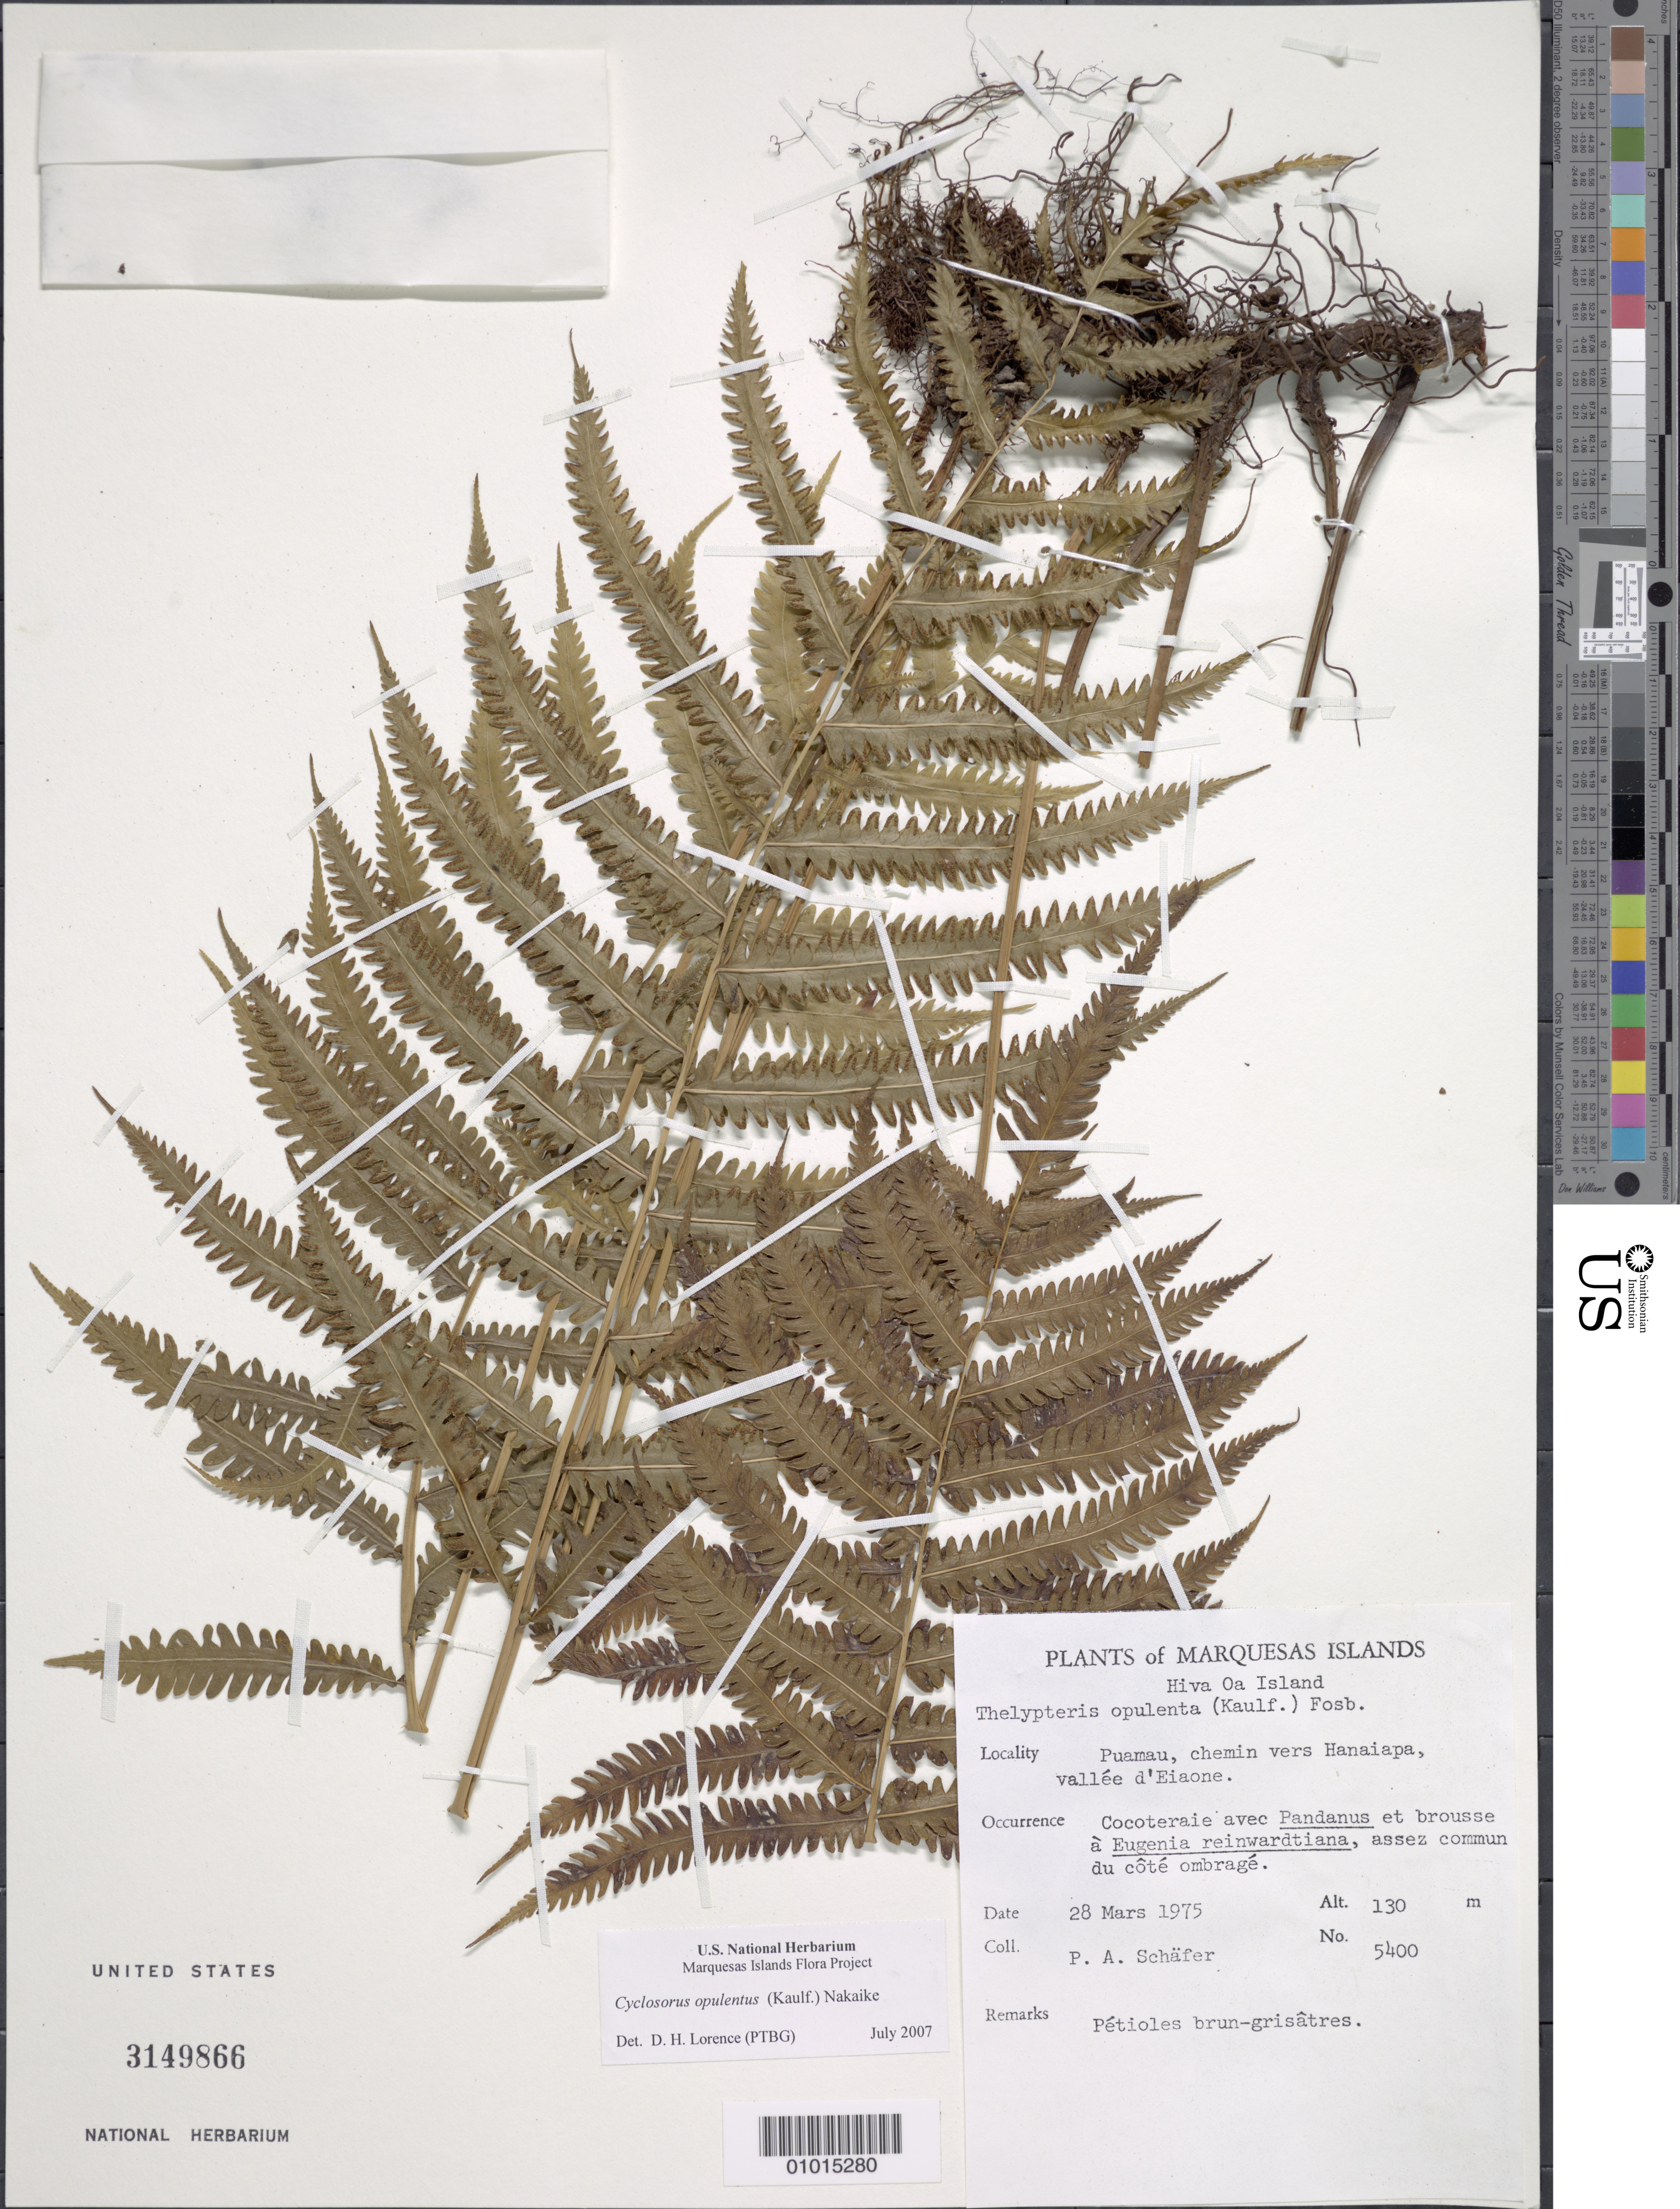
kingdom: Plantae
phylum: Tracheophyta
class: Polypodiopsida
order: Polypodiales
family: Thelypteridaceae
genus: Amphineuron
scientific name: Amphineuron opulentum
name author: (Kaulf.) Holttum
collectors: P. A. Schäfer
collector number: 5400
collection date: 1975-03-28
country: French Polynesia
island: Hiva Oa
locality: Puamau, chemin vers Hanaiapa, vallée d'Eiaone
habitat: Cocoteraie avec Pandanus et brousse à Eugenia reinwardtiana; assez commun du côte ombragé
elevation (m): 130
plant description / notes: = Amphineuron opulentum(Kaulf.) Holtt.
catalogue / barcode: US 3149866